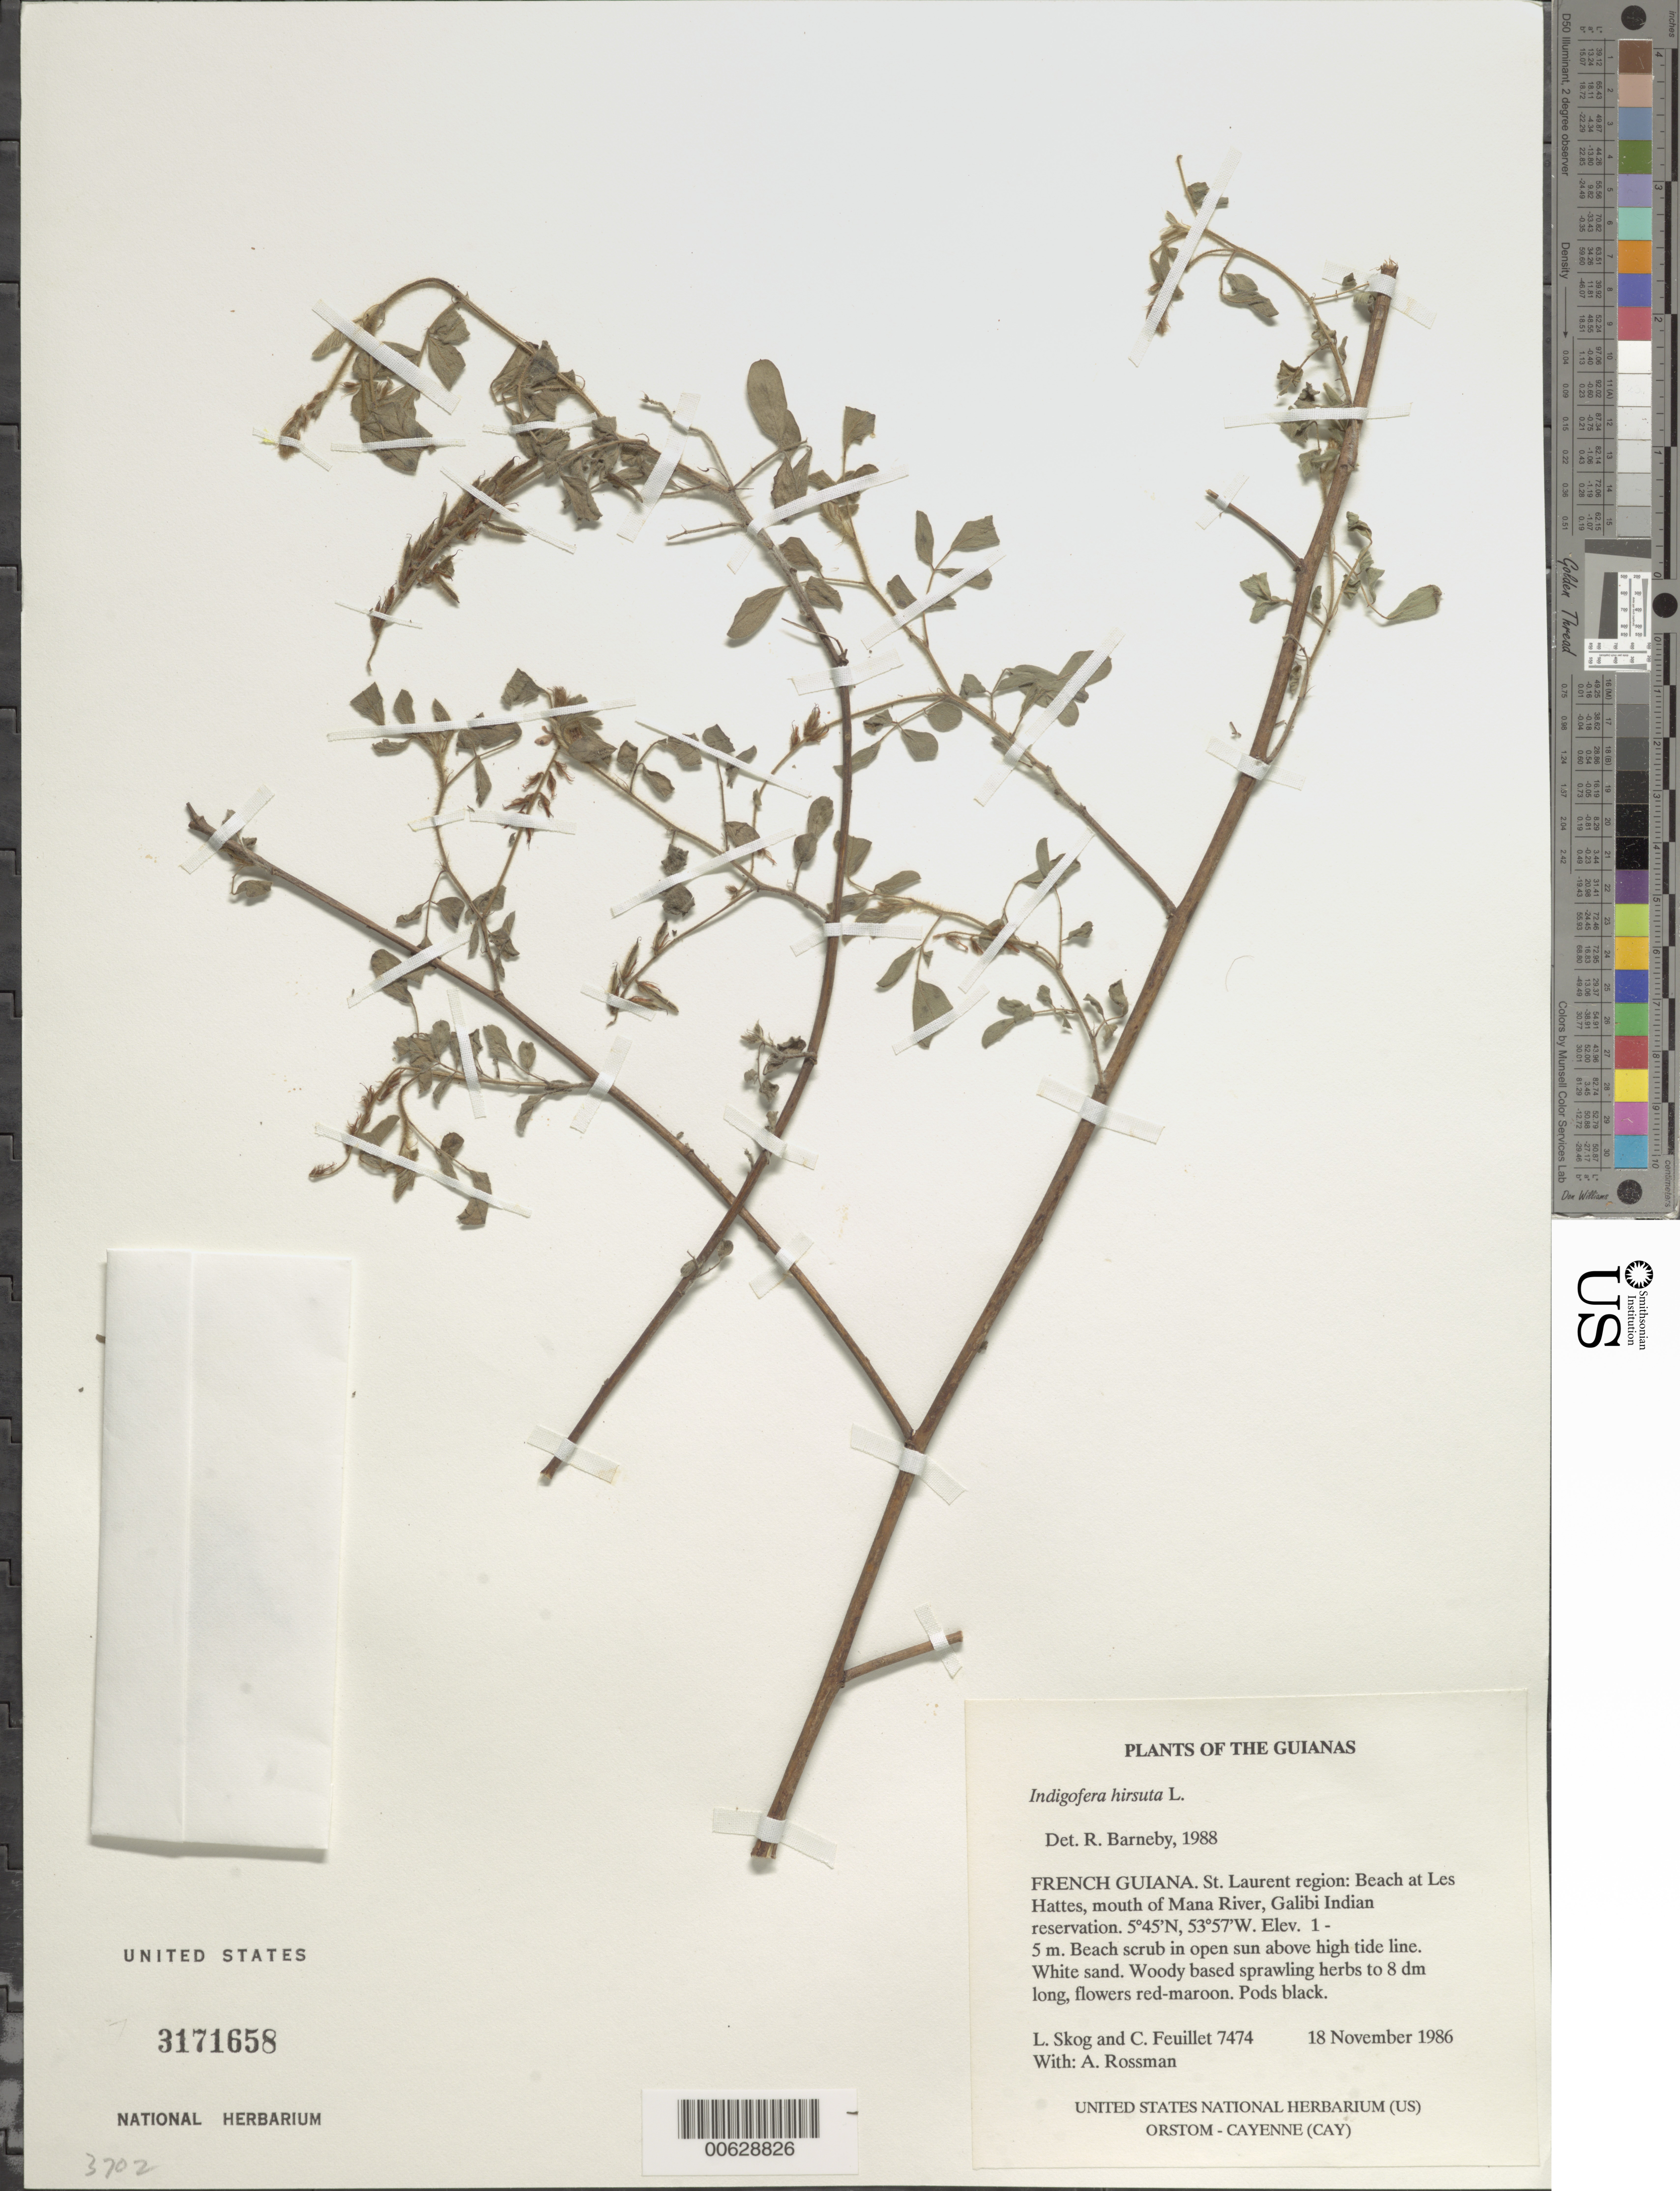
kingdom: Plantae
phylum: Tracheophyta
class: Magnoliopsida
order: Fabales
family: Fabaceae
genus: Indigofera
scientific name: Indigofera hirsuta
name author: L.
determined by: Barneby, Rupert C., (NY)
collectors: L. E. Skog, C. Feuillet & A. Rossman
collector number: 7474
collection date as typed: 18 November 1986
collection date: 1986-11-18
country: French Guiana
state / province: Saint-Laurent-du-Maroni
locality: Beach at Les Hattes, mouth of Mana River, Galibi Indian reservation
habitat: Beach scrub in open sun above high tide line. White sand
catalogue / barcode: US 3171658